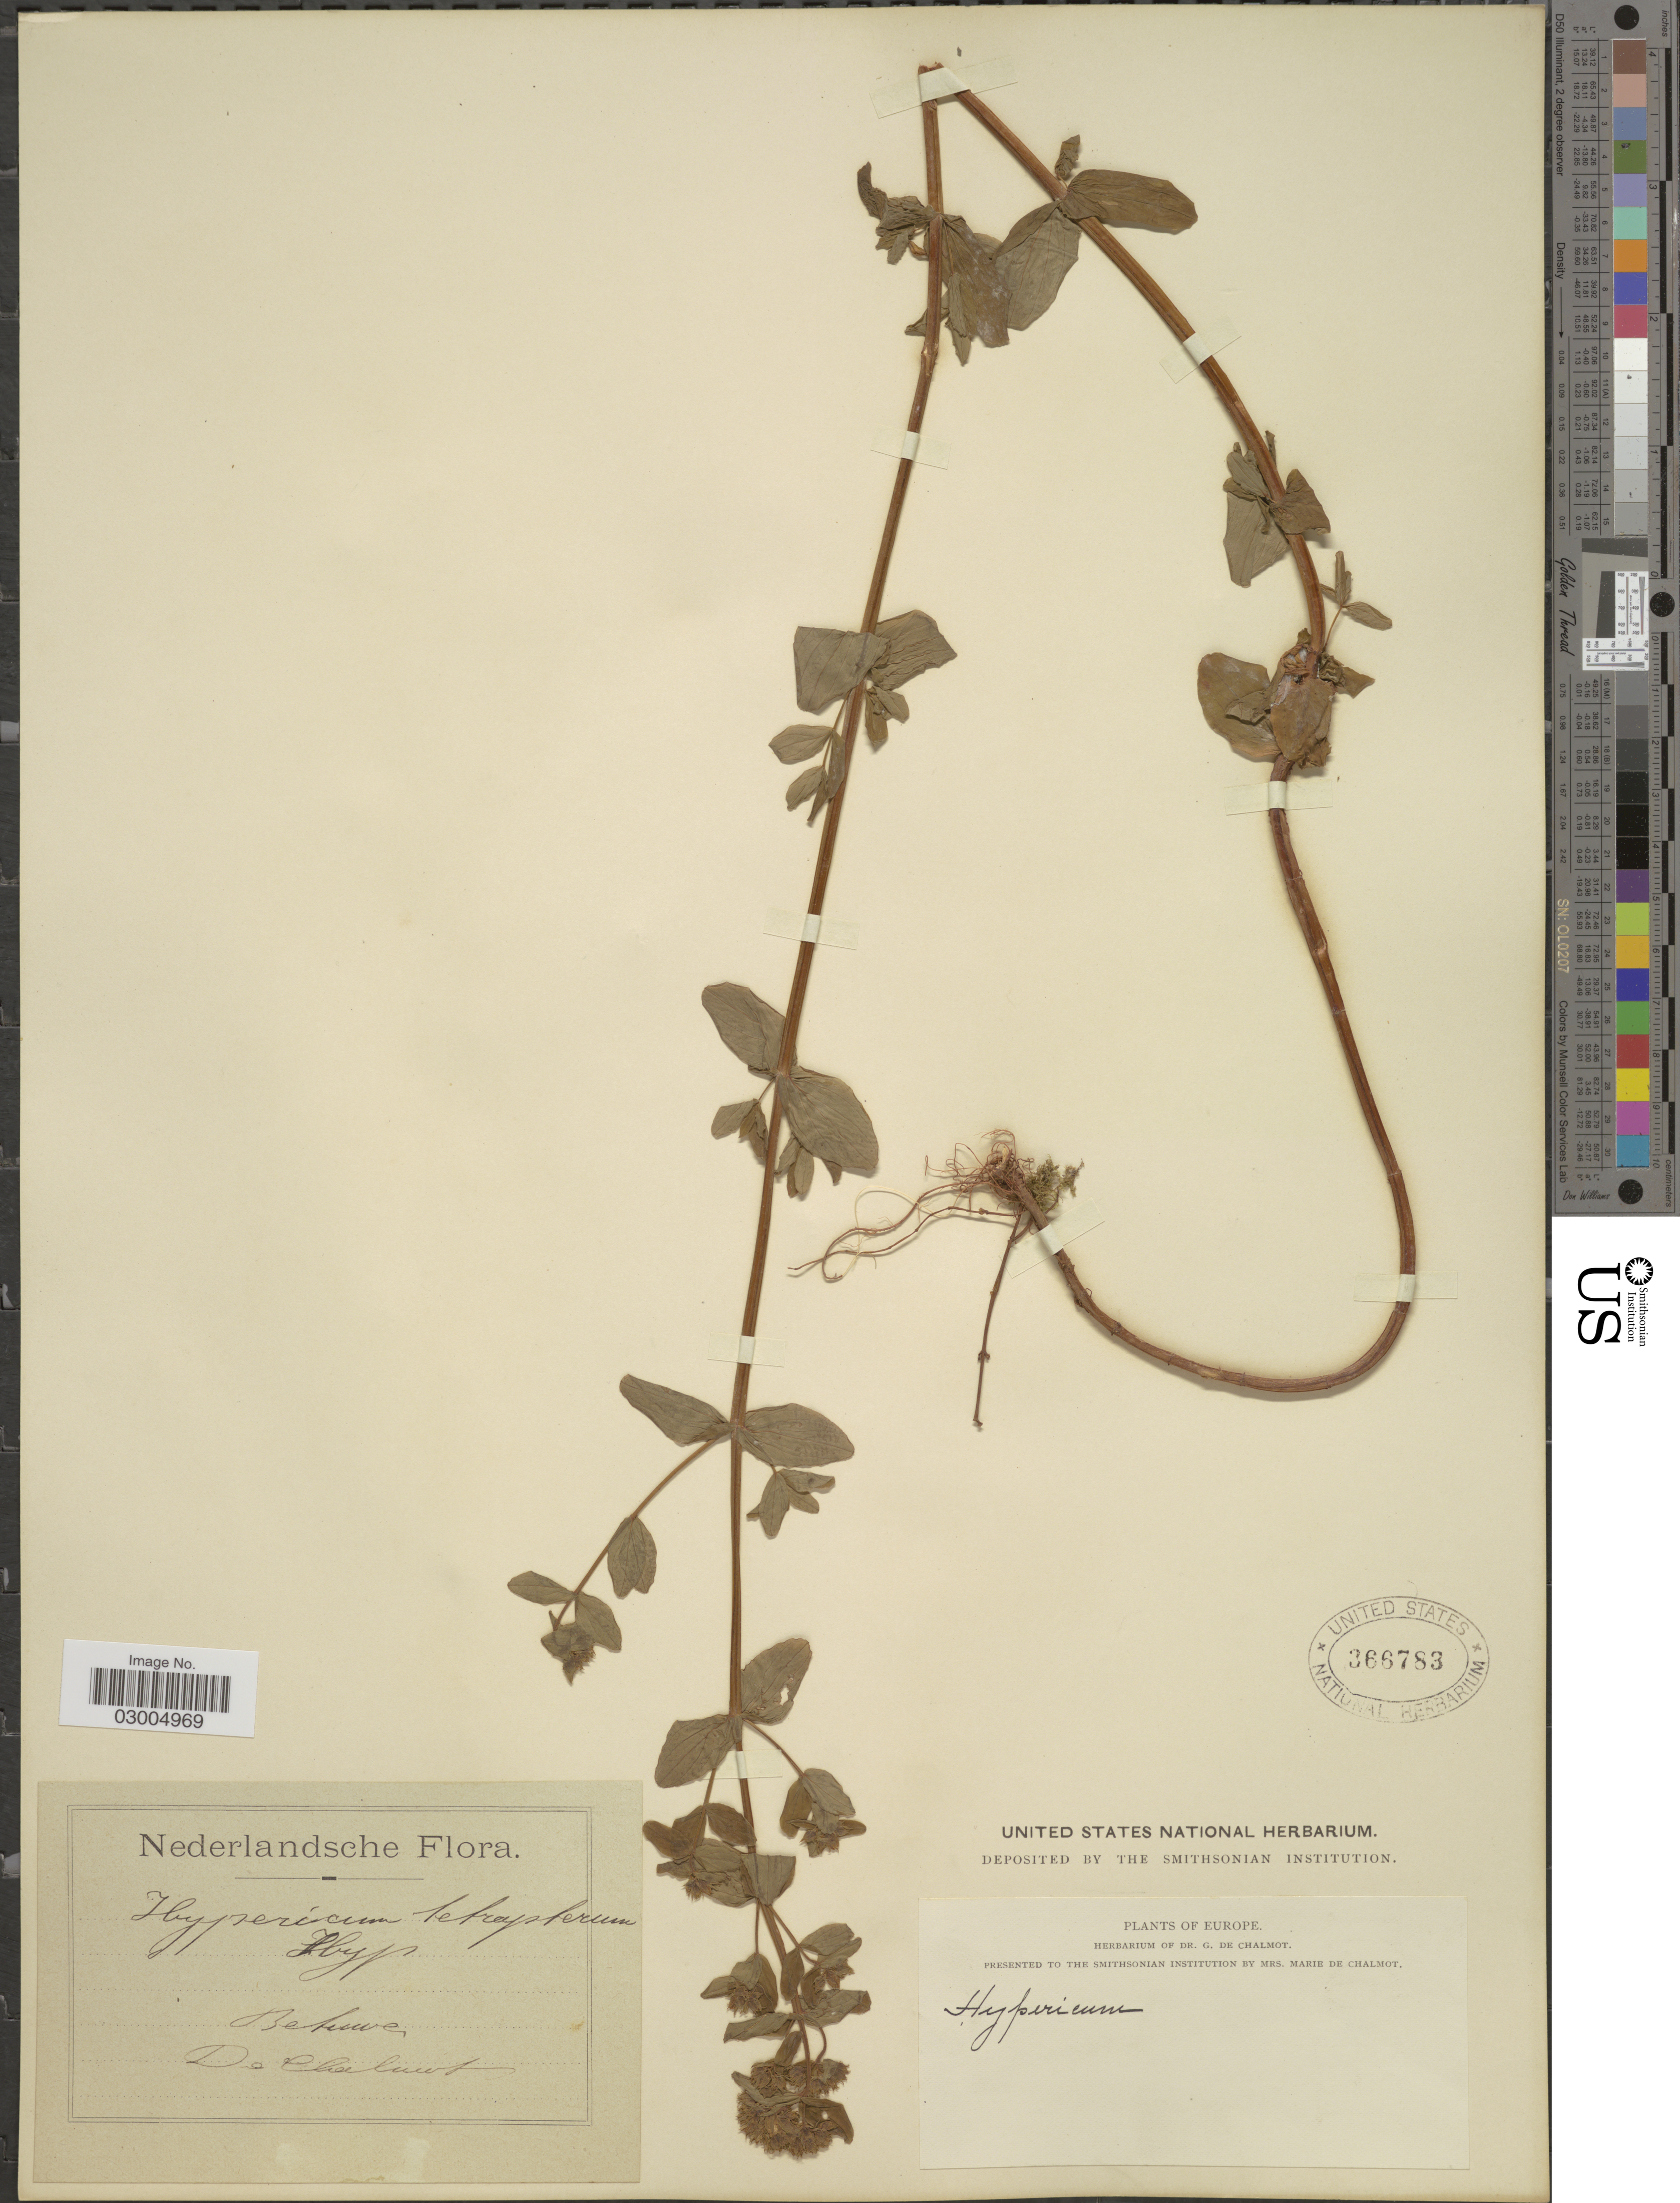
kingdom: Plantae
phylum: Tracheophyta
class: Magnoliopsida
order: Malpighiales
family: Hypericaceae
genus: Hypericum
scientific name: Hypericum tetrapterum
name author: Fr.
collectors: G. de Chalmot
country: Netherlands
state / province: Gelderland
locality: Betuwe.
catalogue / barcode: US 366783